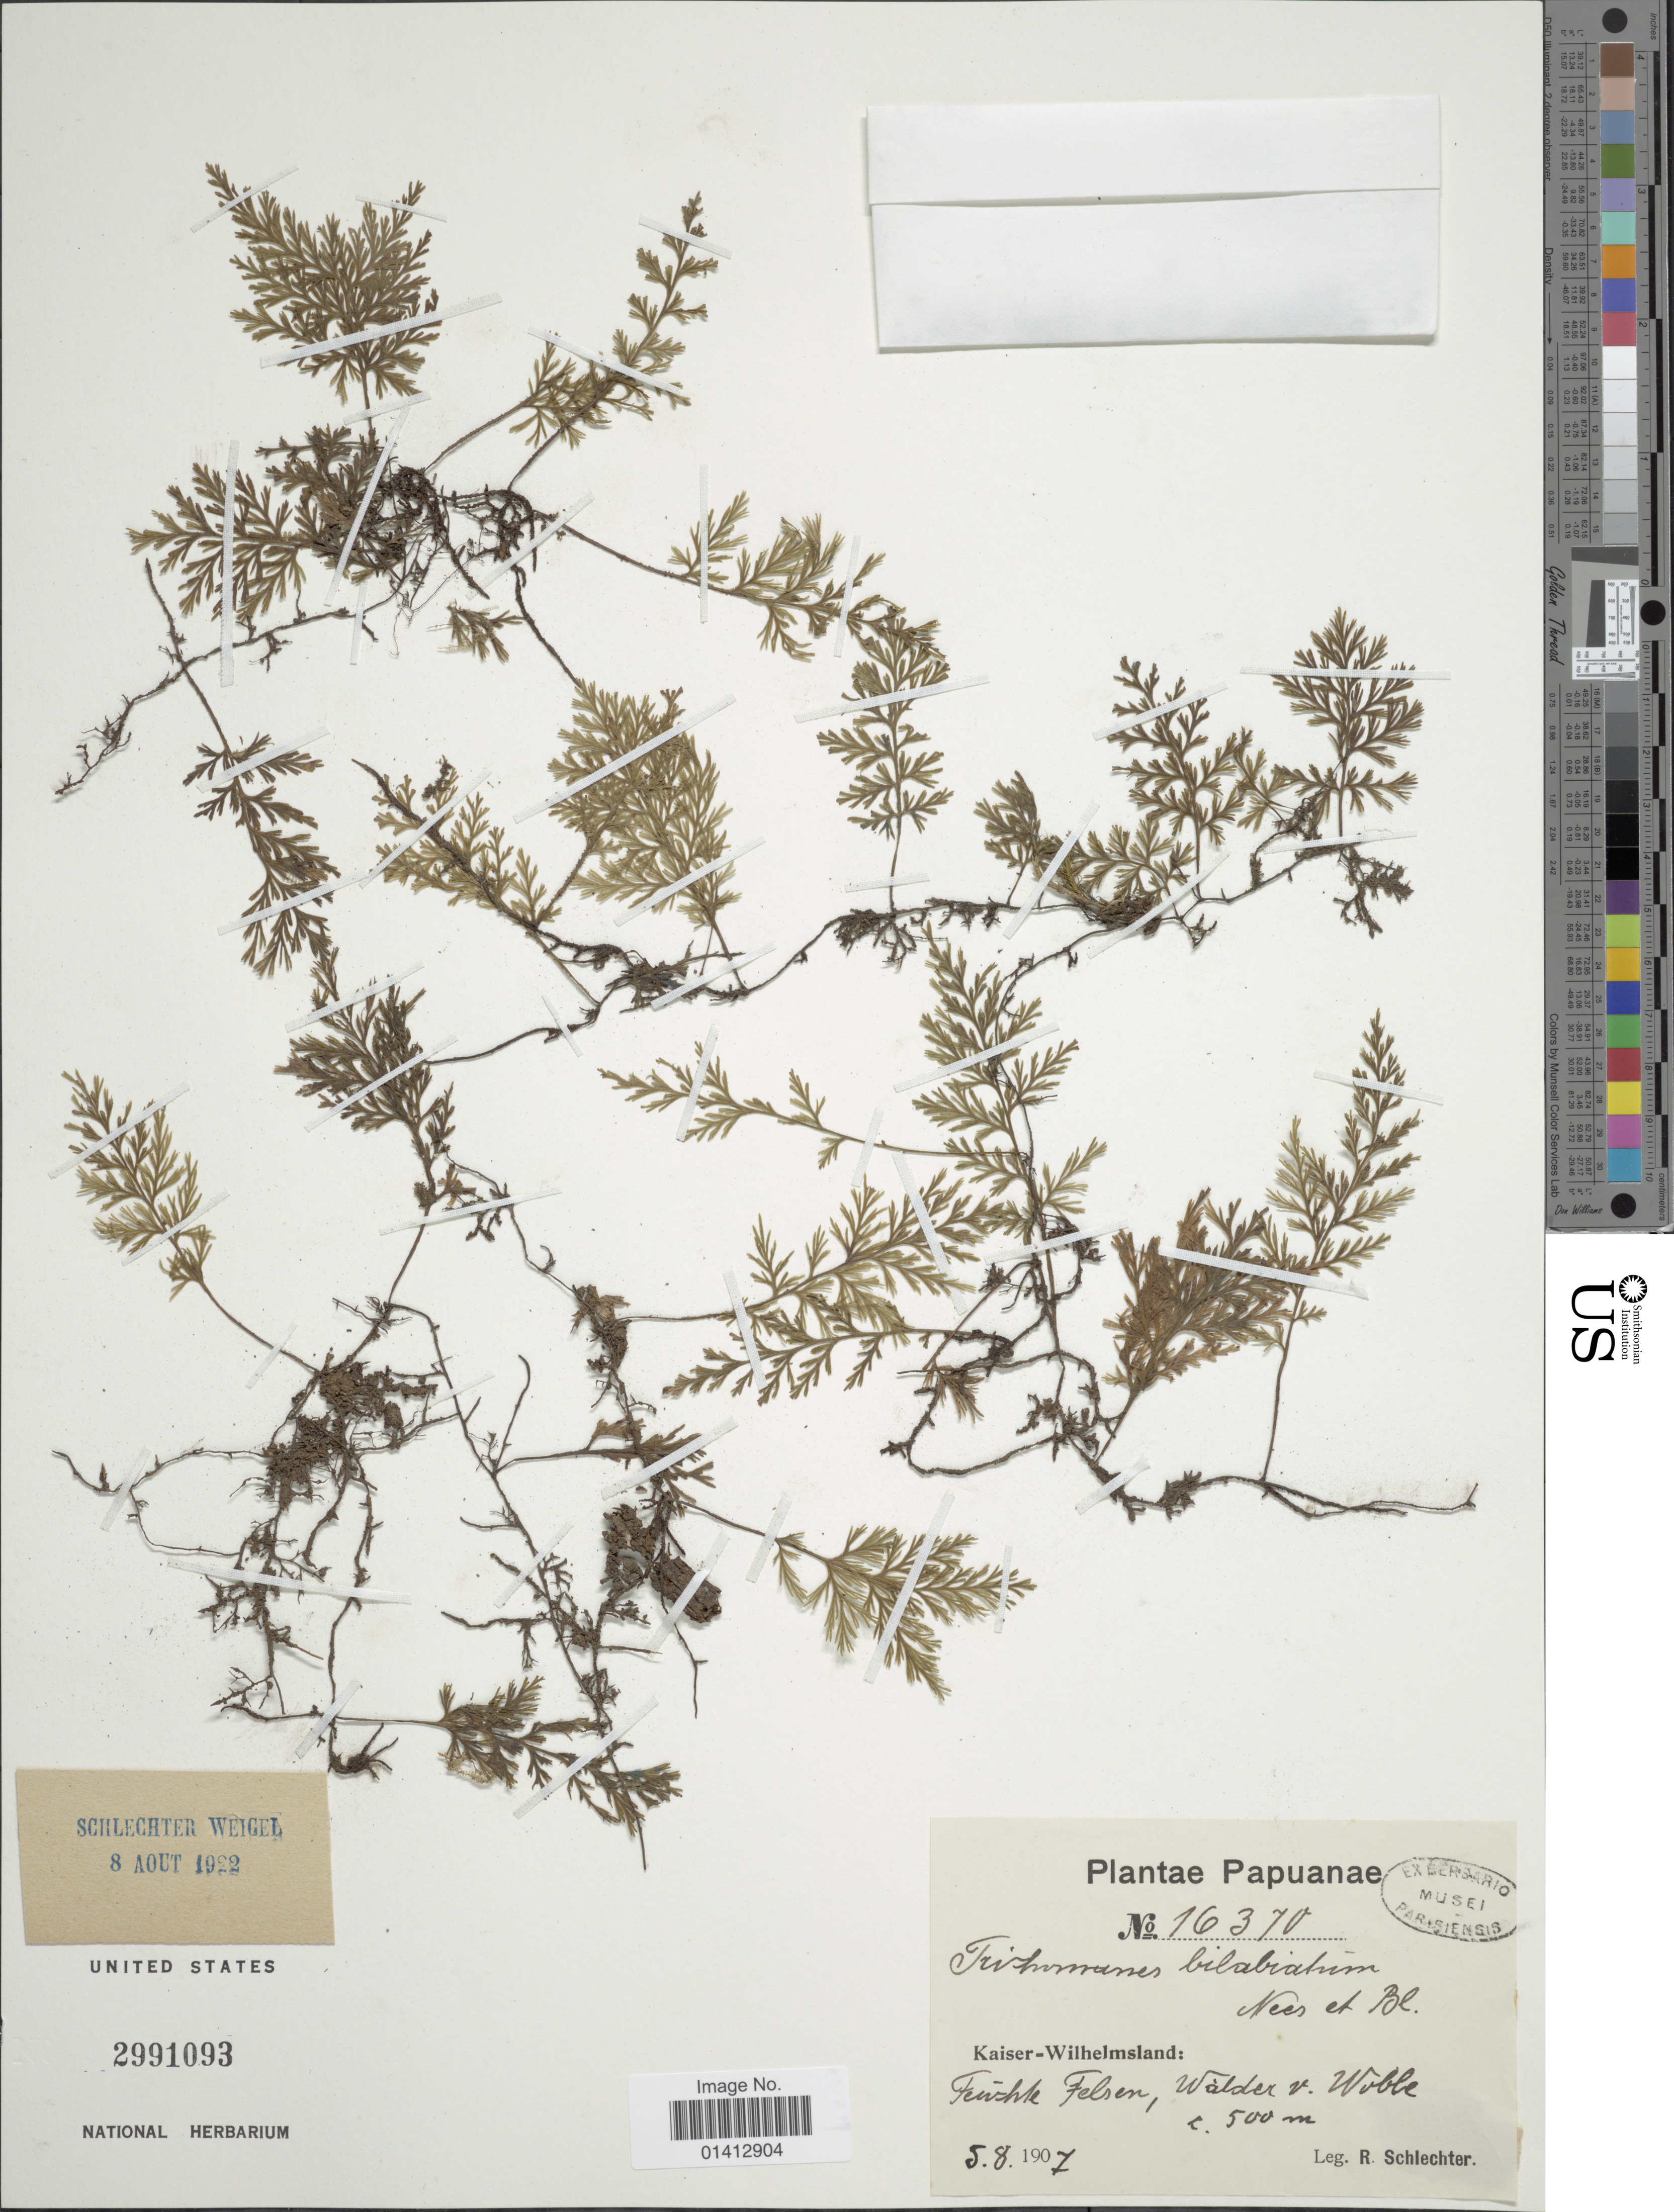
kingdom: Plantae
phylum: Tracheophyta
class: Polypodiopsida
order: Hymenophyllales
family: Hymenophyllaceae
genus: Crepidomanes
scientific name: Crepidomanes bilabiatum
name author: (Nees ex Blume) Copel.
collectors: F. R. R. Schlechter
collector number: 16370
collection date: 1907-08-05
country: Papua New Guinea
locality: Kaiser-Wilhelmsland, Feuchle Felsen, Wälder v Woble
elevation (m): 500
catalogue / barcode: US 2991093